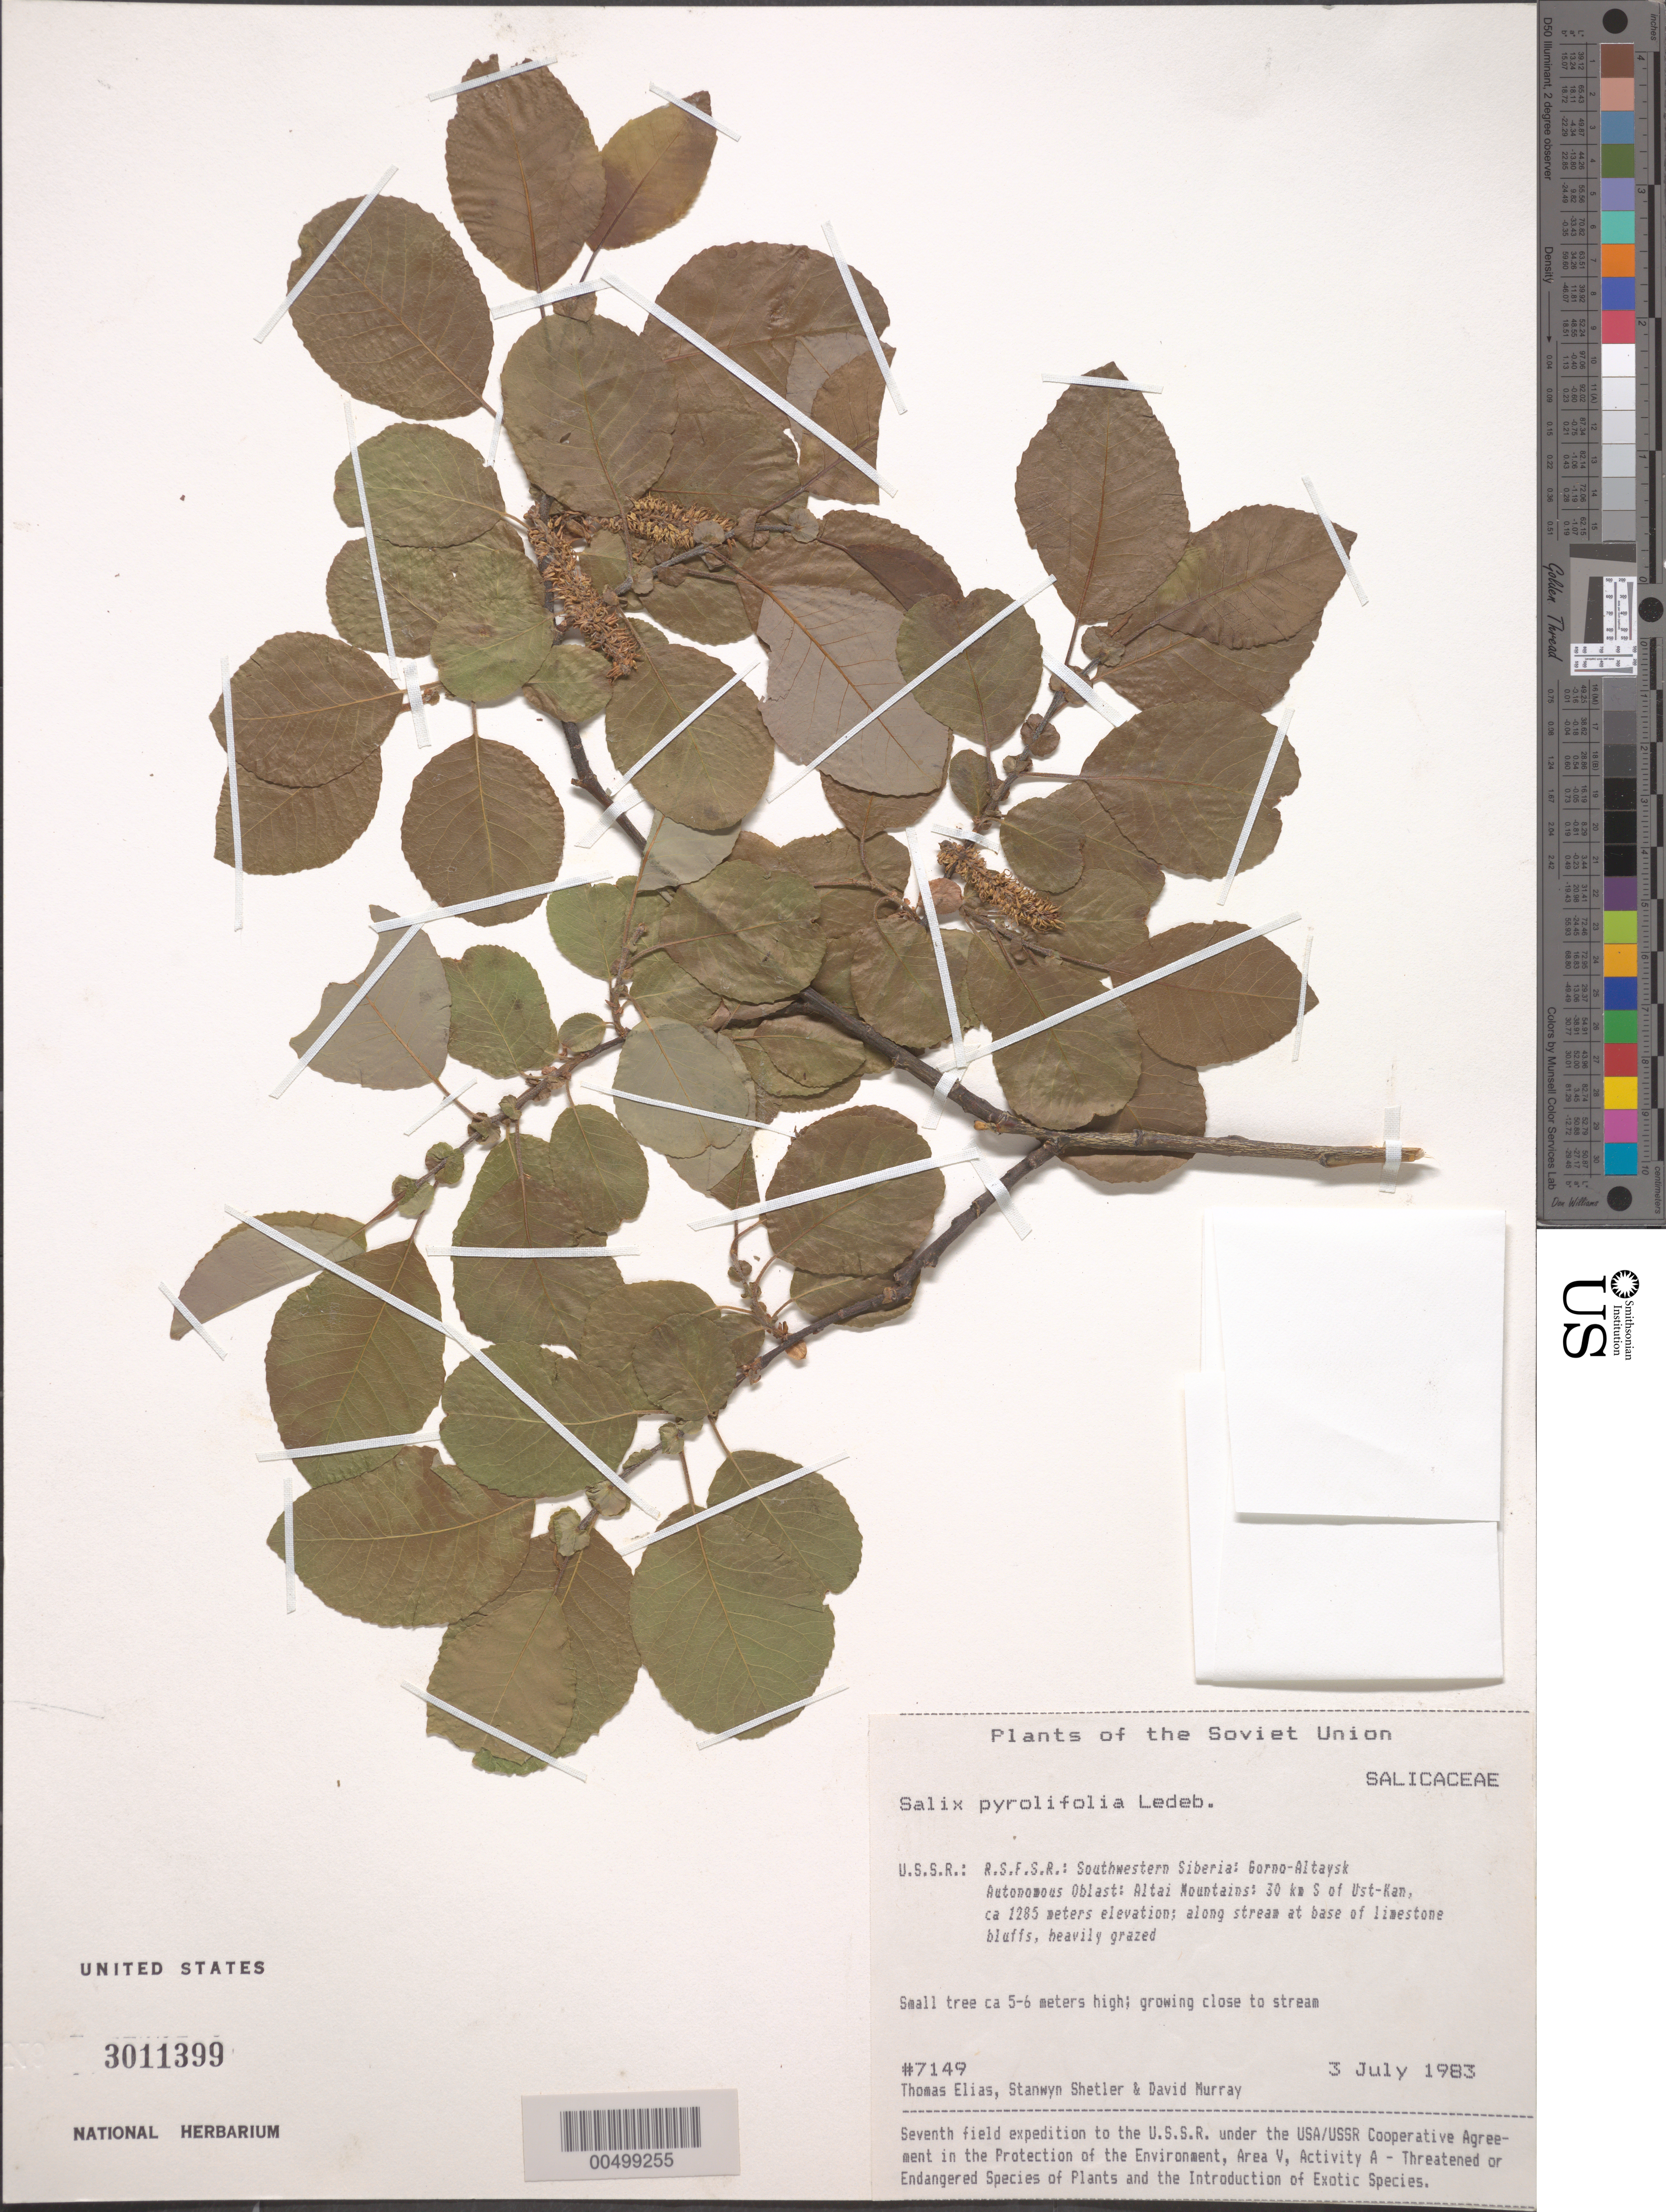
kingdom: Plantae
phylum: Tracheophyta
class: Magnoliopsida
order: Malpighiales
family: Salicaceae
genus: Salix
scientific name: Salix pyrifolia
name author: Ledeb.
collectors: T. Elias, S. Shetler & D. F. Murray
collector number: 7149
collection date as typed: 03 Jul 1983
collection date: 1983-07-03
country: Russian Federation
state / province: Altai Republic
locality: Altai Mountains, 30 km S of Ust-Kan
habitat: along stream at base of limestone bluffs, heavily grazed; growing close to stream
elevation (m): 1285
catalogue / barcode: US 3011399